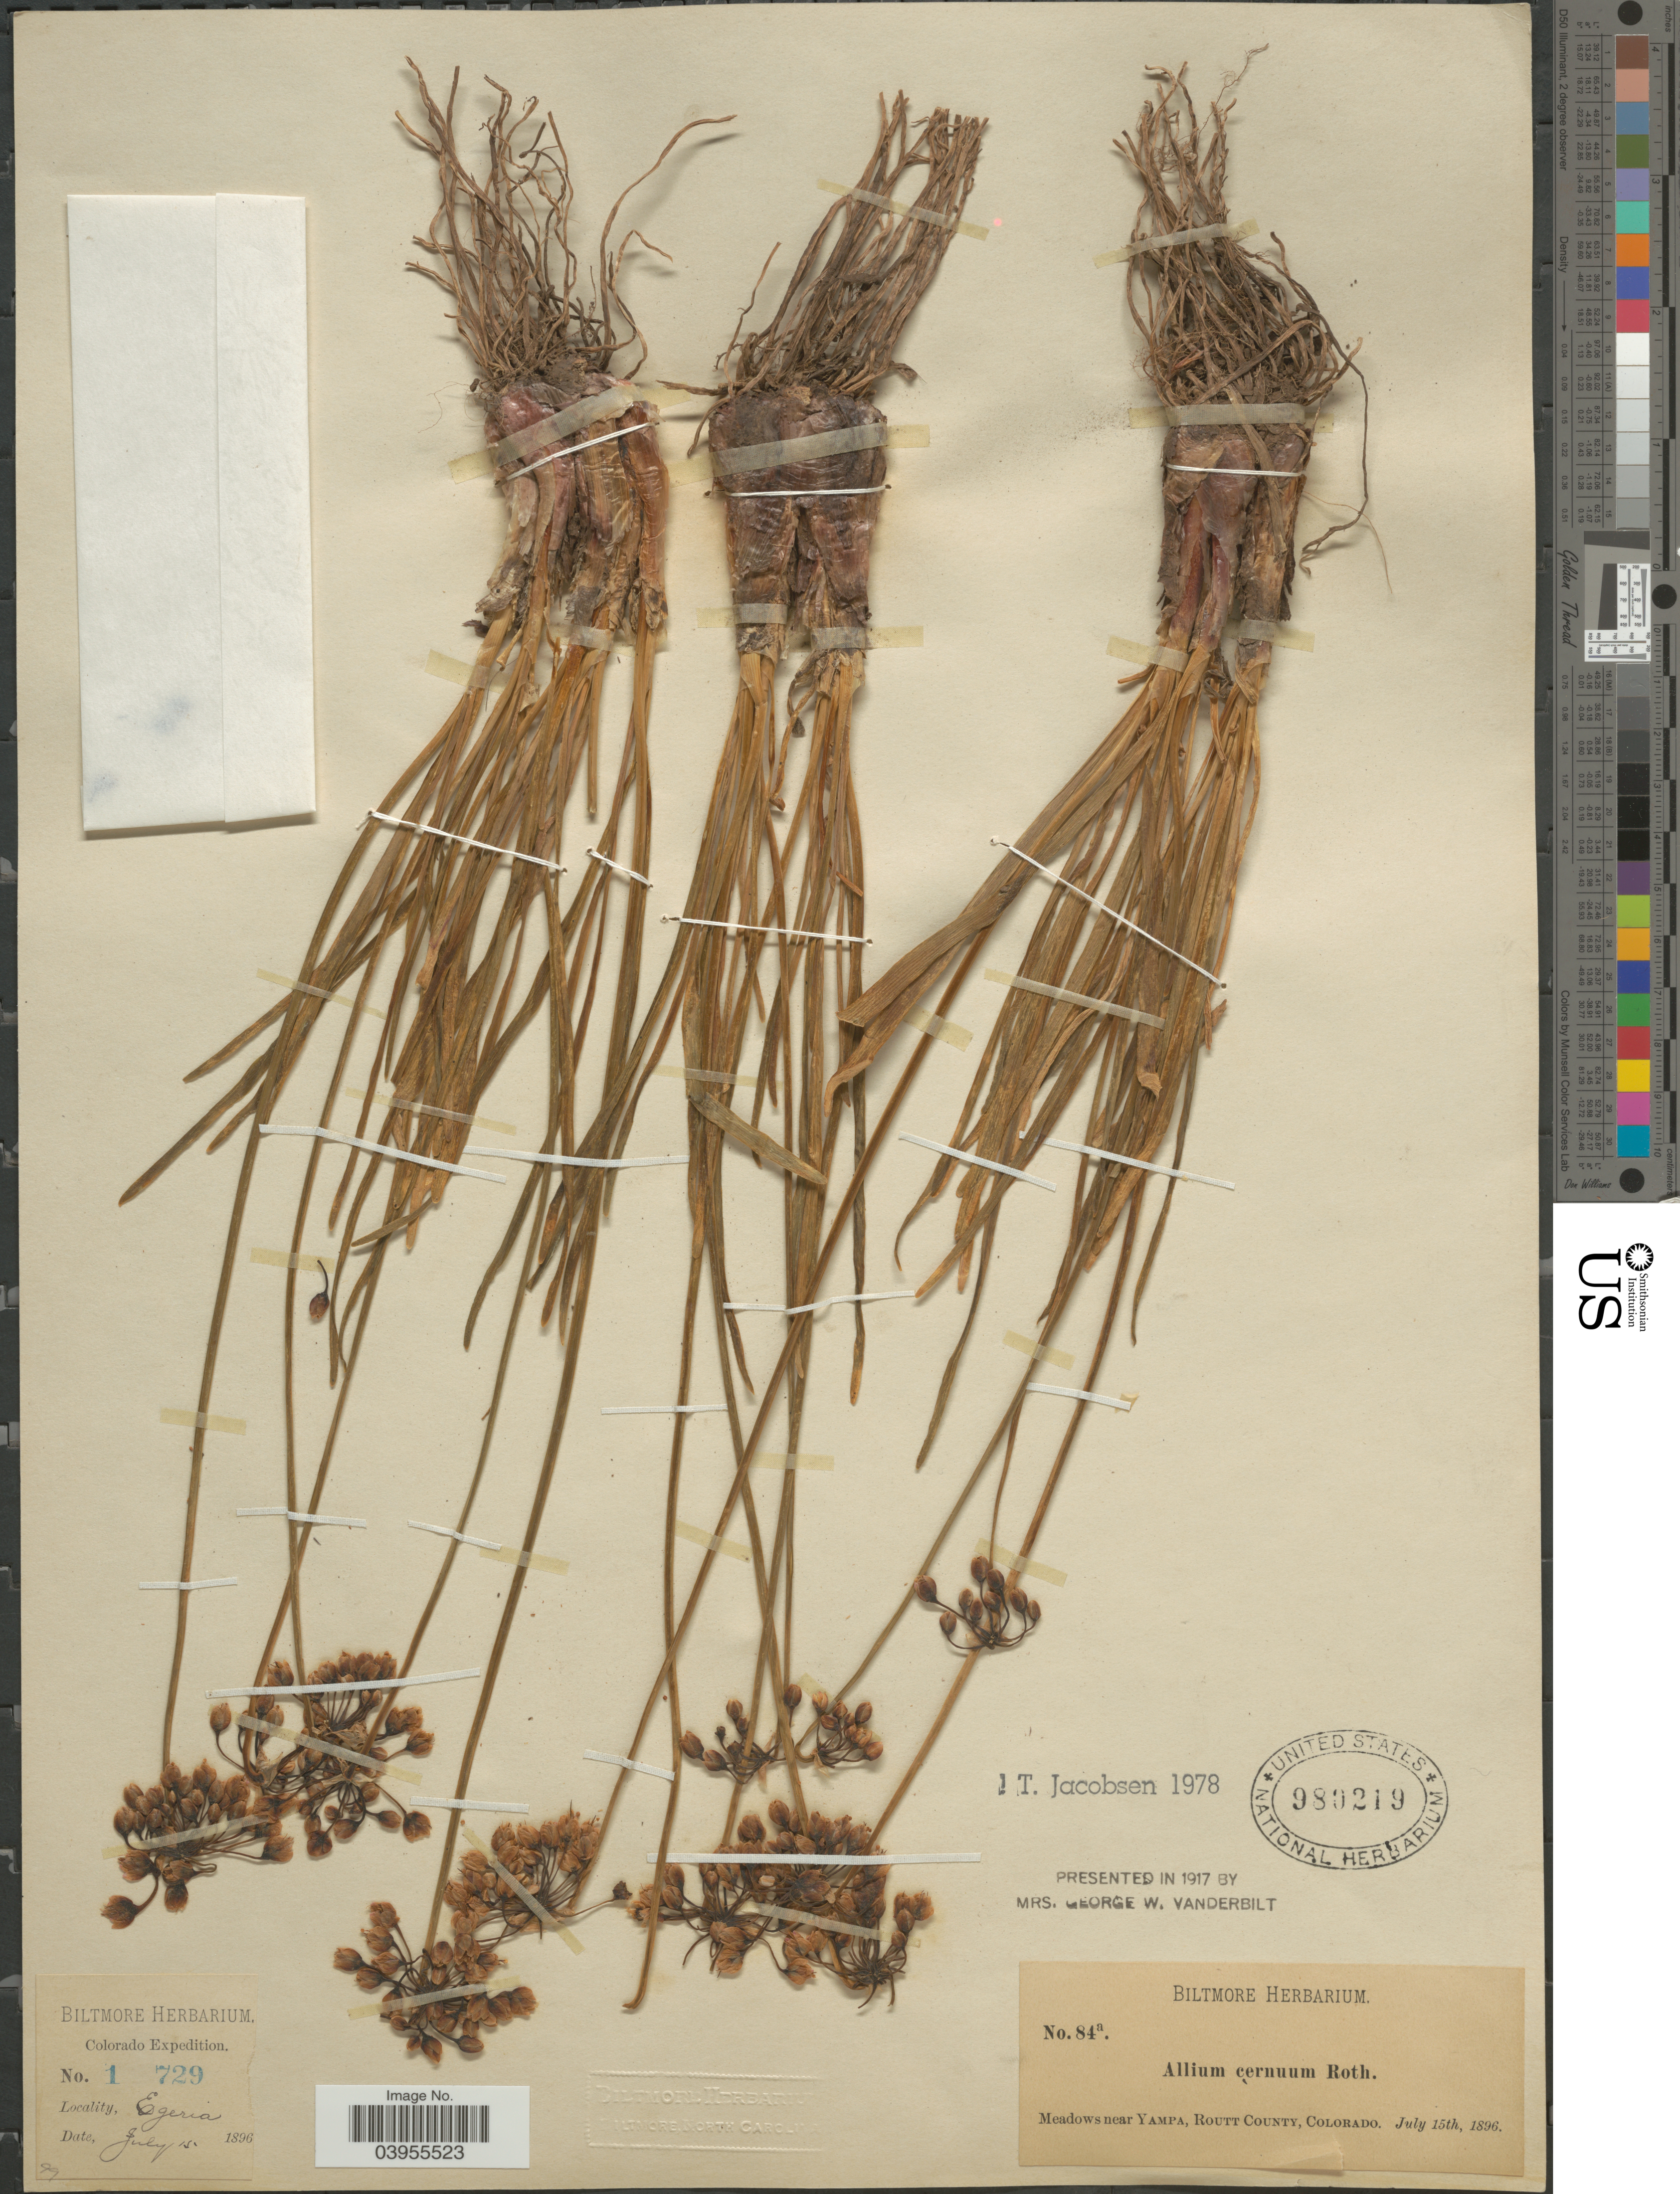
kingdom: Plantae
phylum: Tracheophyta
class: Liliopsida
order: Asparagales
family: Amaryllidaceae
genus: Allium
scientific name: Allium cernuum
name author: Roth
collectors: ex herb. Biltmore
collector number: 84a/1729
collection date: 1896-07-15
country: United States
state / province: Colorado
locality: Meadows near Yampa, Routt County. Egeria.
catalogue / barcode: US 980219